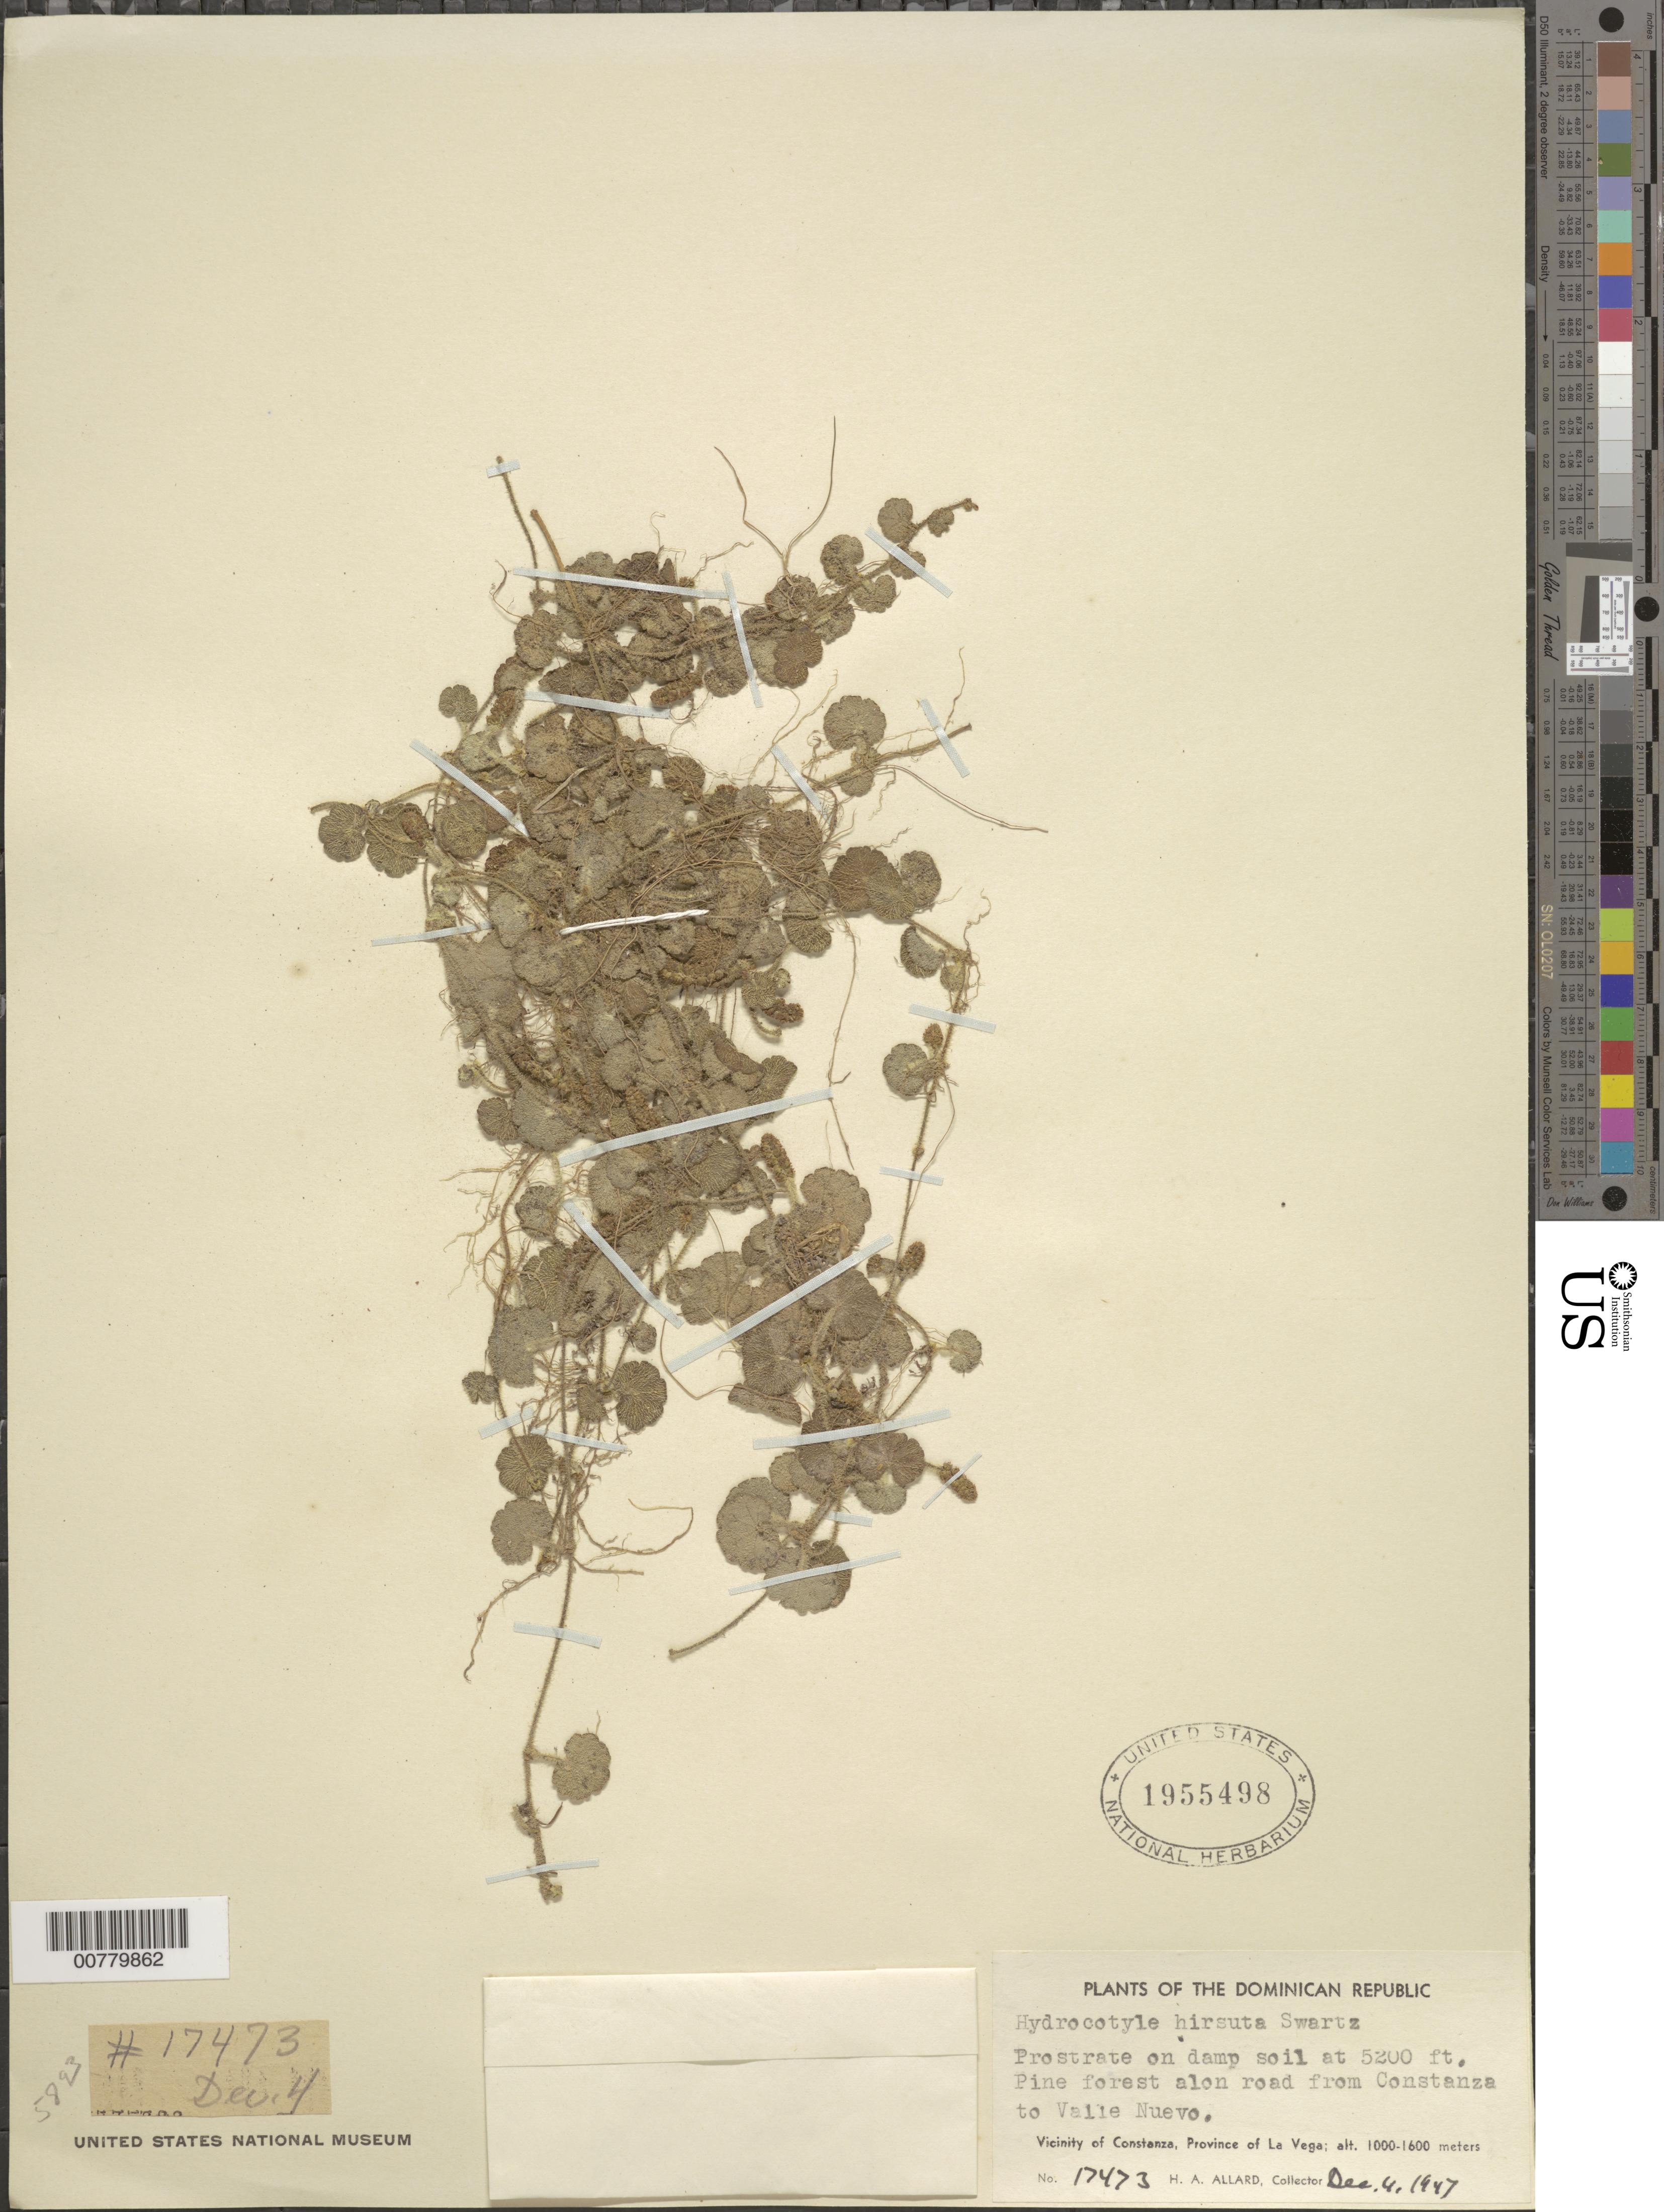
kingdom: Plantae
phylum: Tracheophyta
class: Magnoliopsida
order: Apiales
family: Araliaceae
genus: Hydrocotyle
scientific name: Hydrocotyle hirsuta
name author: Sw.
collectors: H. A. Allard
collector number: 17473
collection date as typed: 04 Dec 1947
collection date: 1947-12-04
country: Dominican Republic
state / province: La Vega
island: Hispaniola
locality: Vicinity of Constanza, forest along road from Constanza to Valle Nuevo.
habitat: Pine forest, damp soil.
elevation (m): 1585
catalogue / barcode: US 1955498